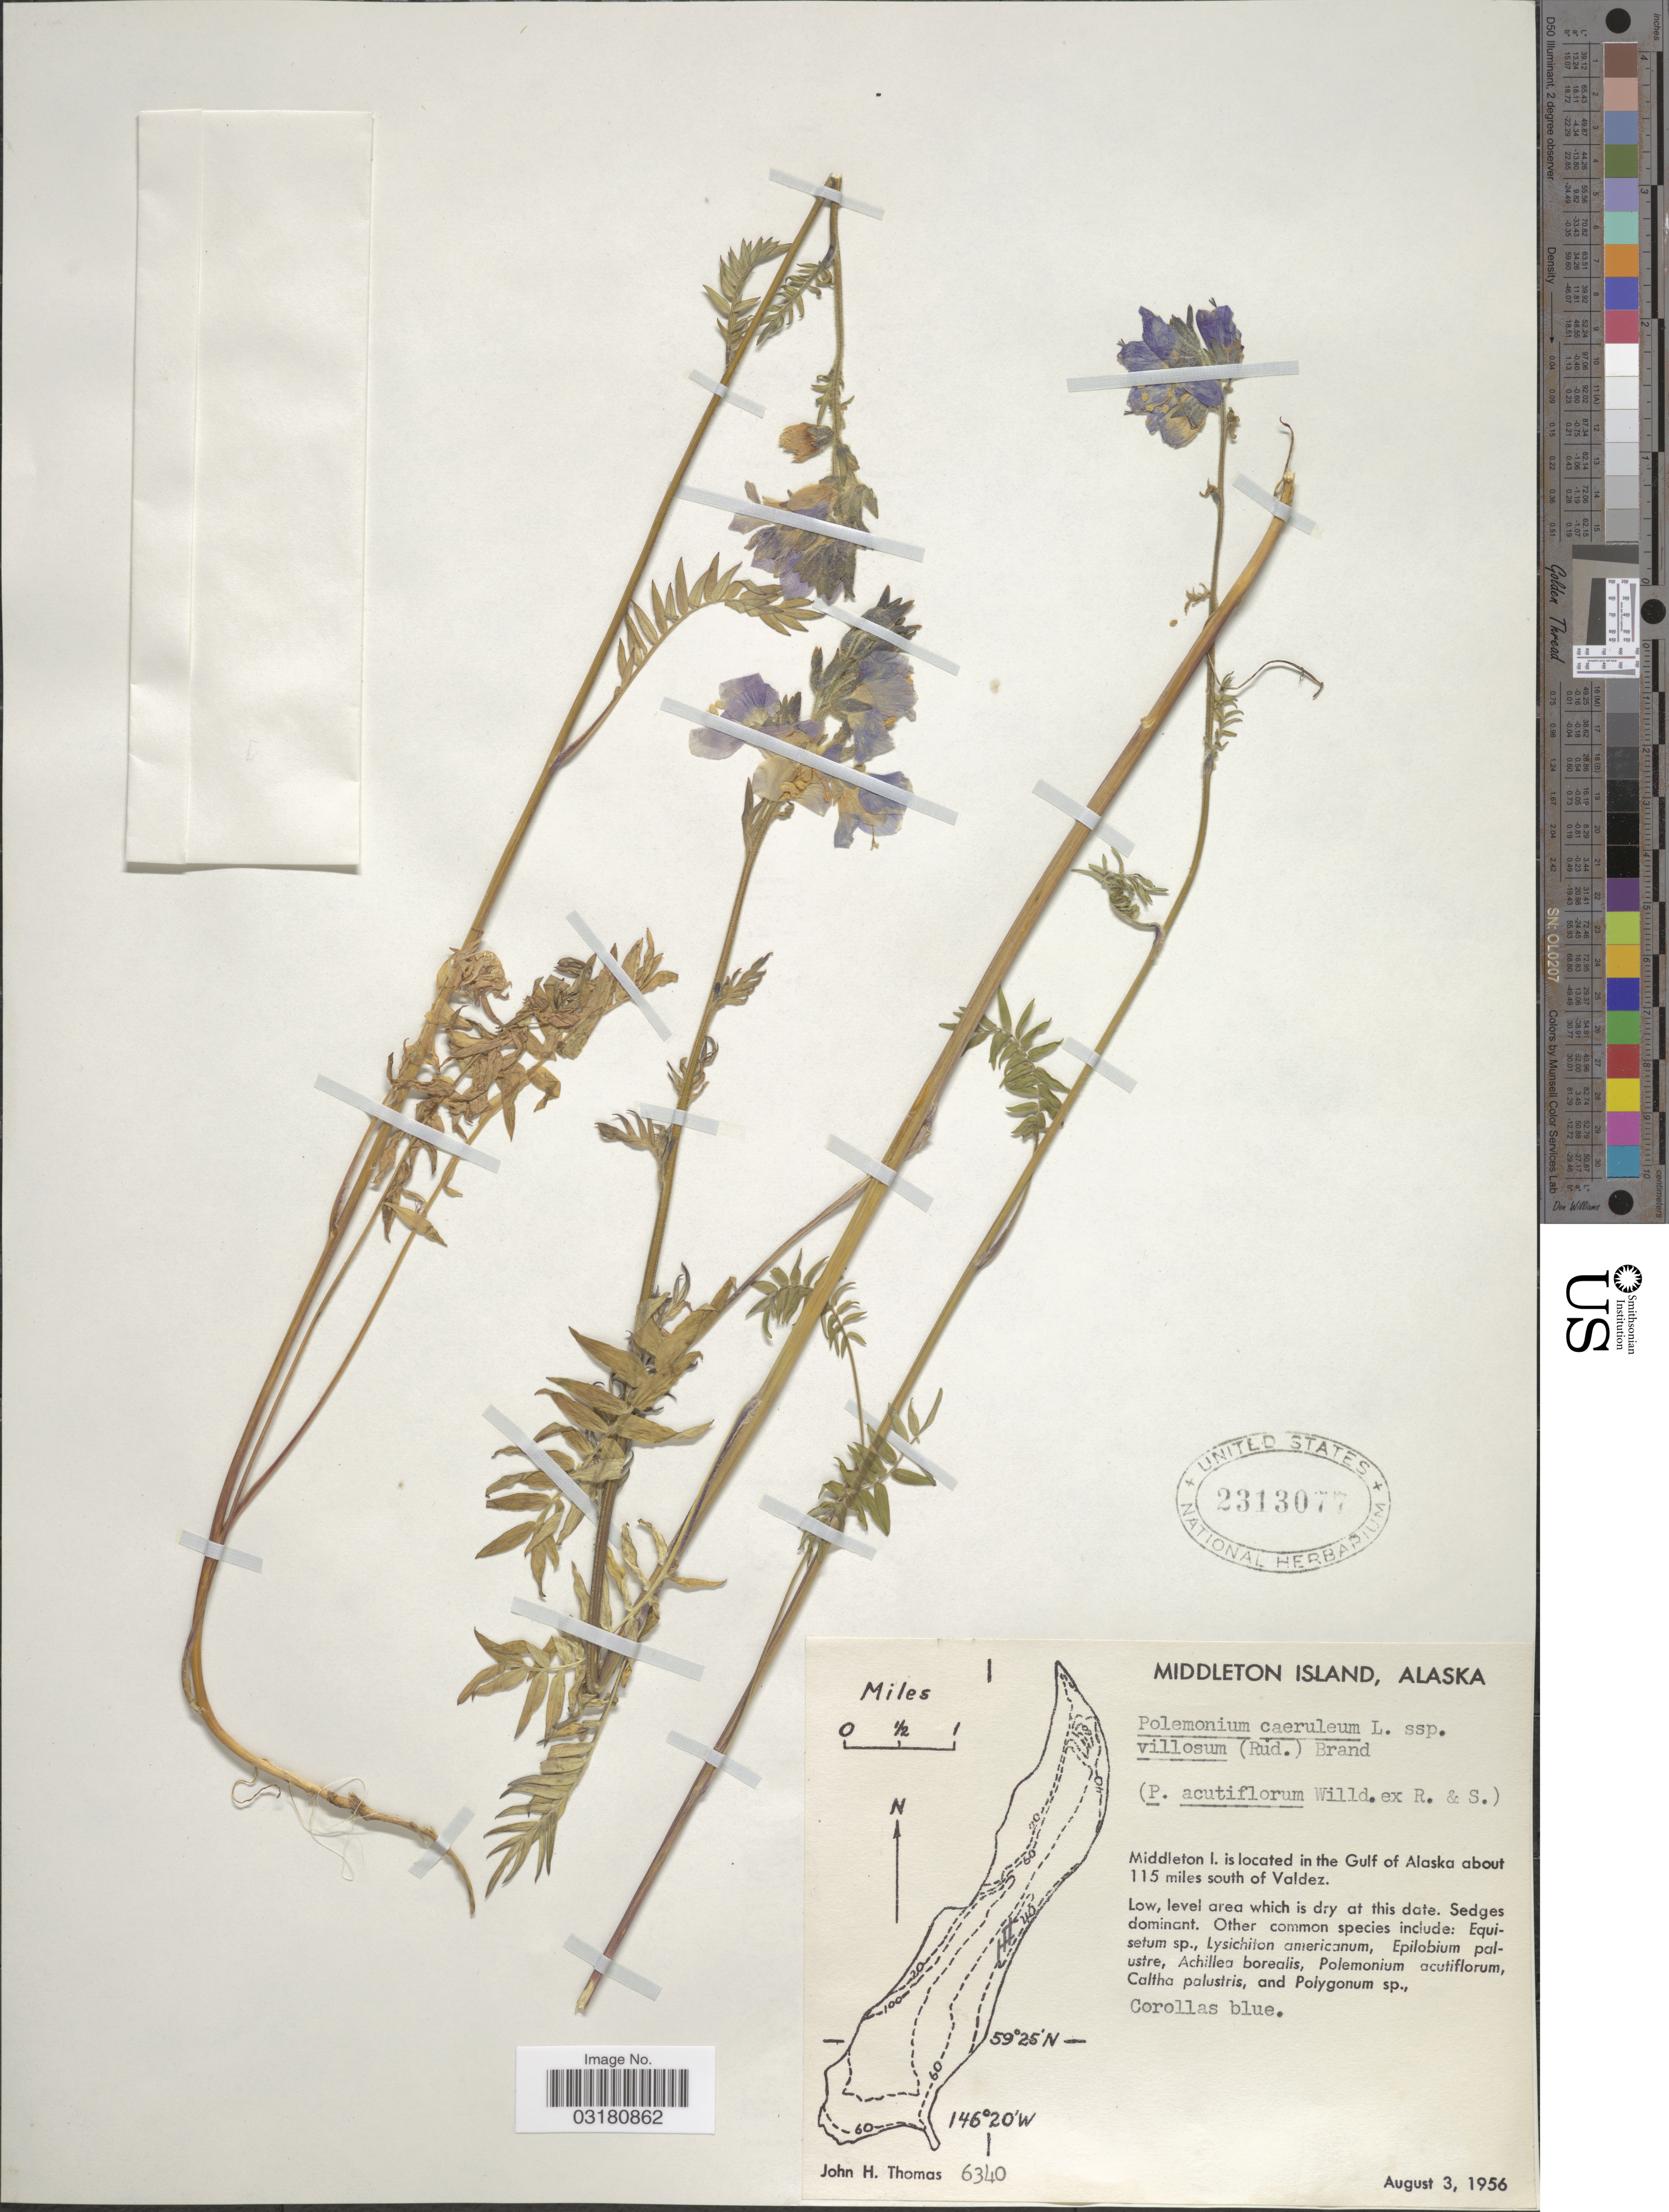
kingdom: Plantae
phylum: Tracheophyta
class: Magnoliopsida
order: Ericales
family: Polemoniaceae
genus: Polemonium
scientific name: Polemonium caeruleum subsp. villosum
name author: (Rudolph ex Georgi) Brand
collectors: J. H. Thomas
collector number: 6340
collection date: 1956-08-03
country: United States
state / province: Alaska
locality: Middleton Island. Middleton I. is located in the Gulf of Alaska about 115 miles south of Valdez.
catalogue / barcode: US 2313077